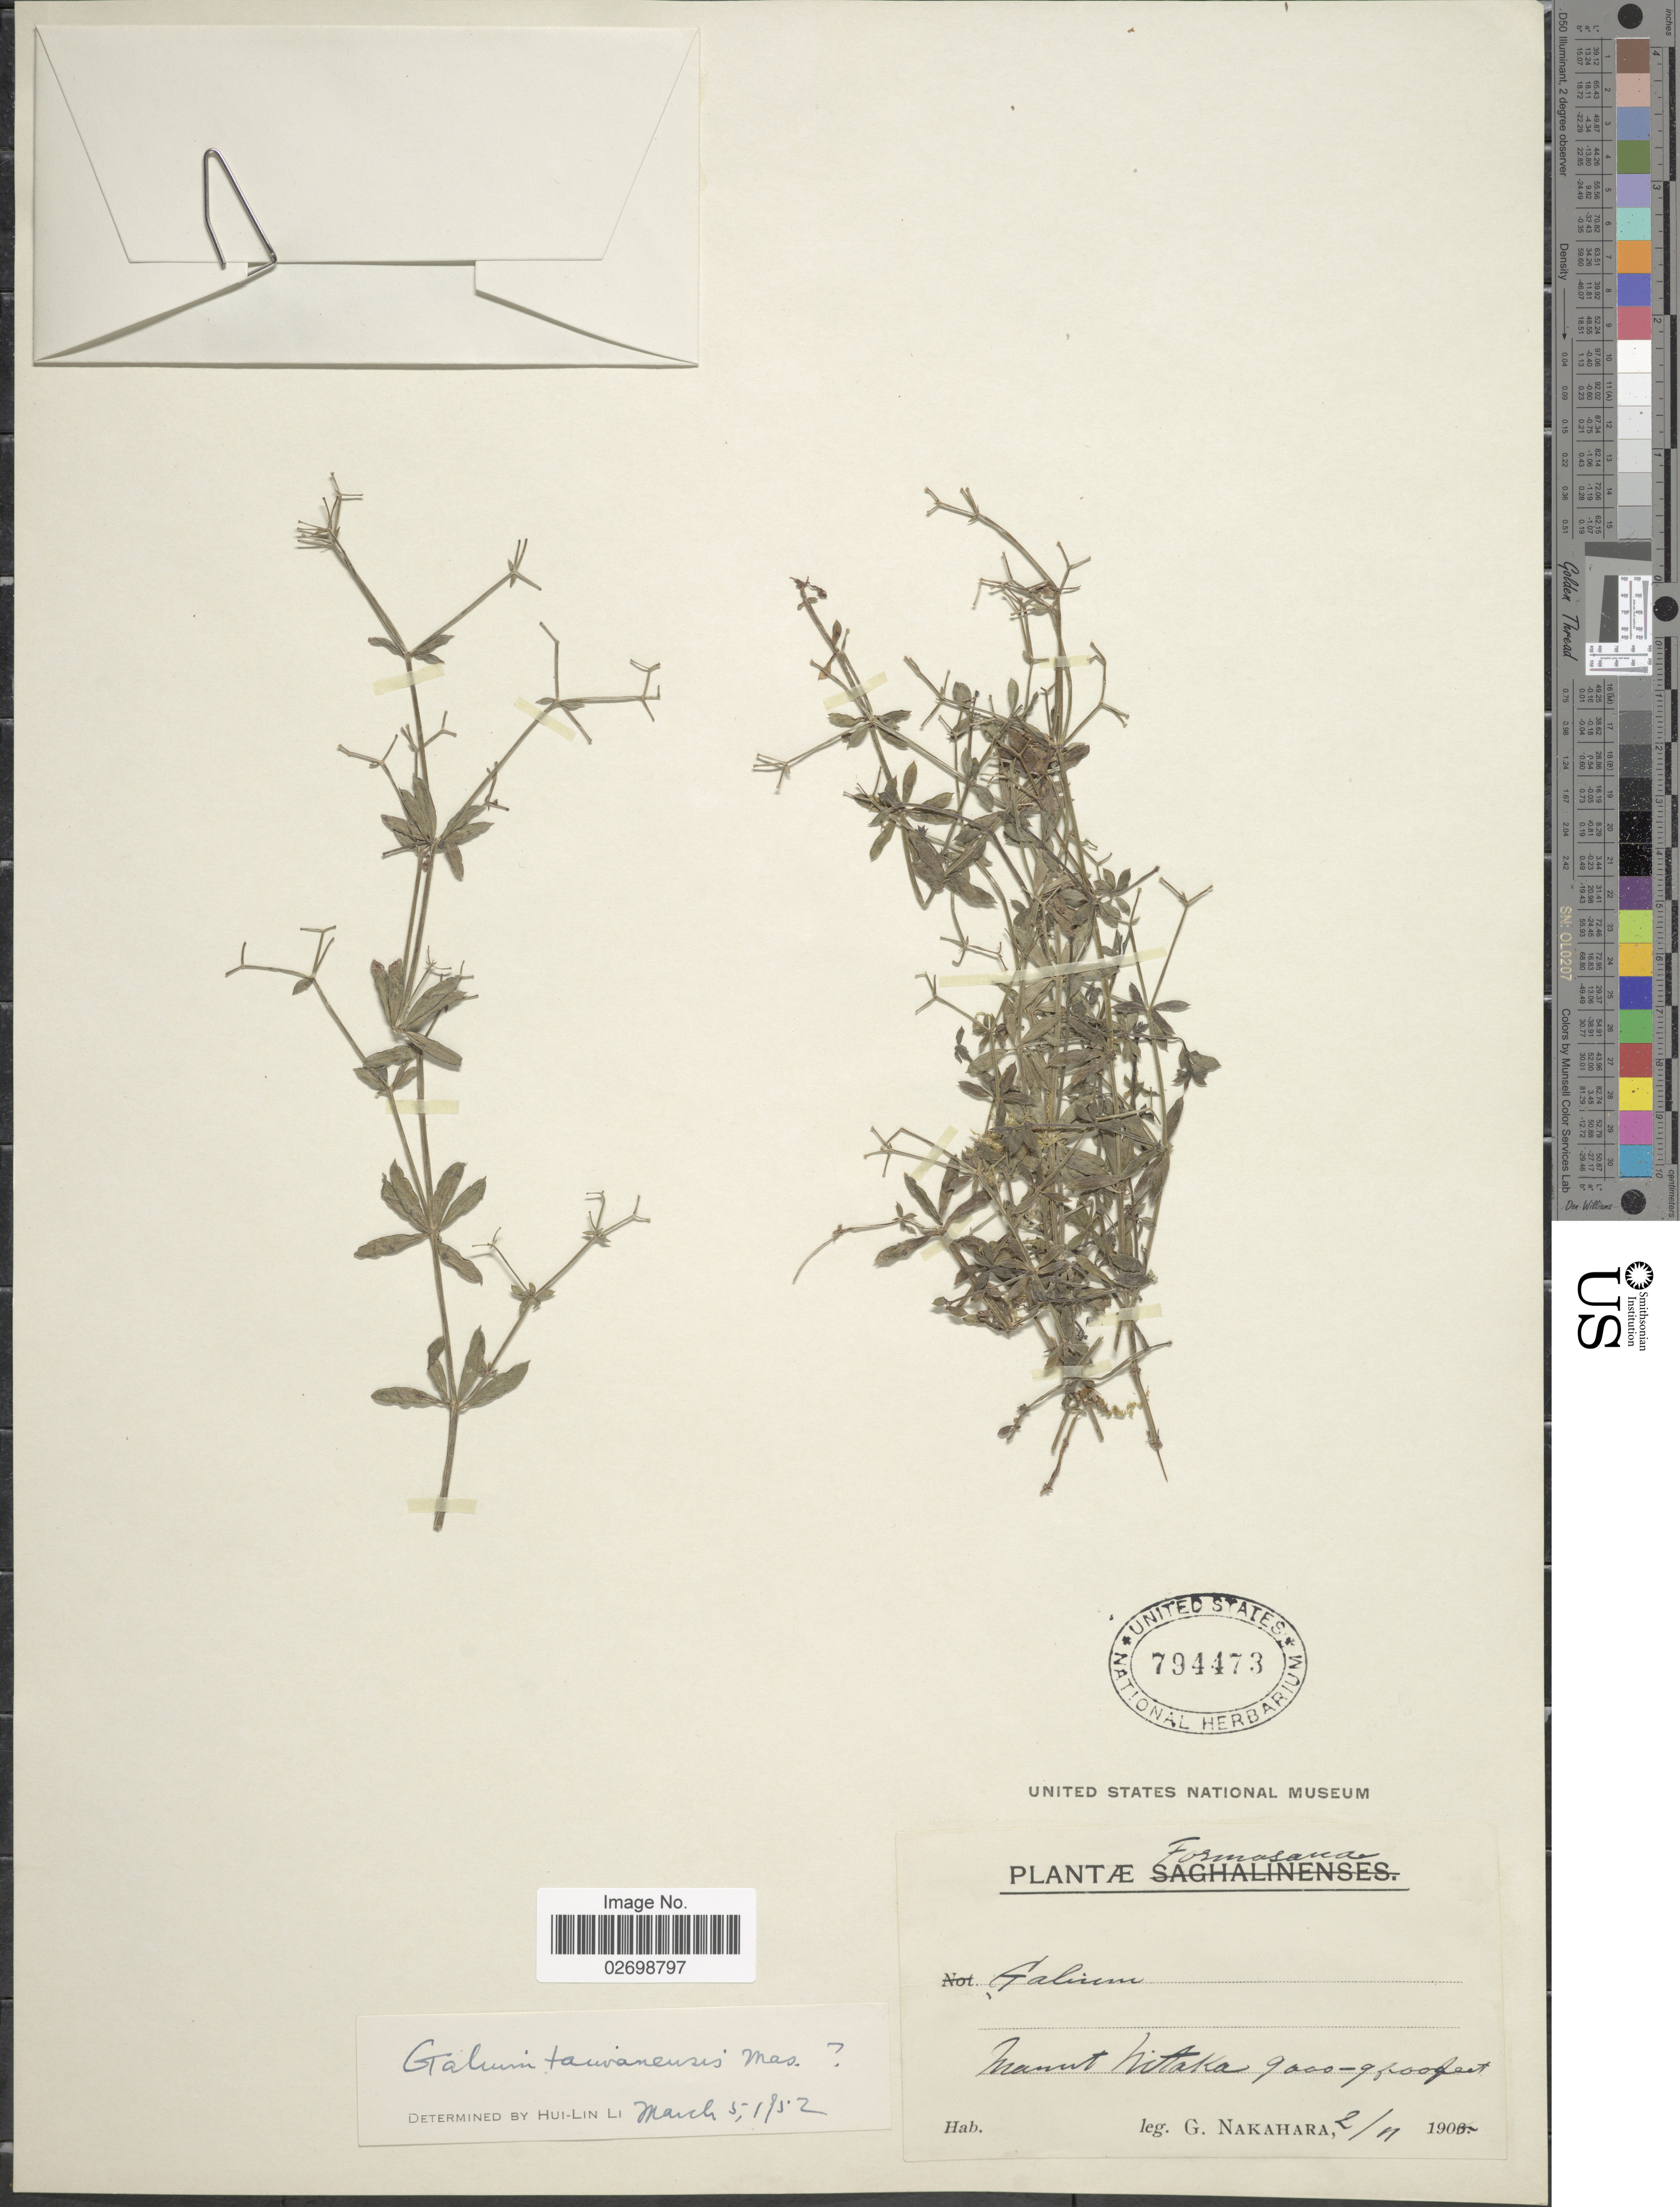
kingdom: Plantae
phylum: Tracheophyta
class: Magnoliopsida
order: Gentianales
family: Rubiaceae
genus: Galium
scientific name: Galium taiwanense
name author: Masam.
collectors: G. Nakahara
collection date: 1906-11-02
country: Taiwan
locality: Formosanae, Mount Nitaka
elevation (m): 2743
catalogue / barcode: US 794473